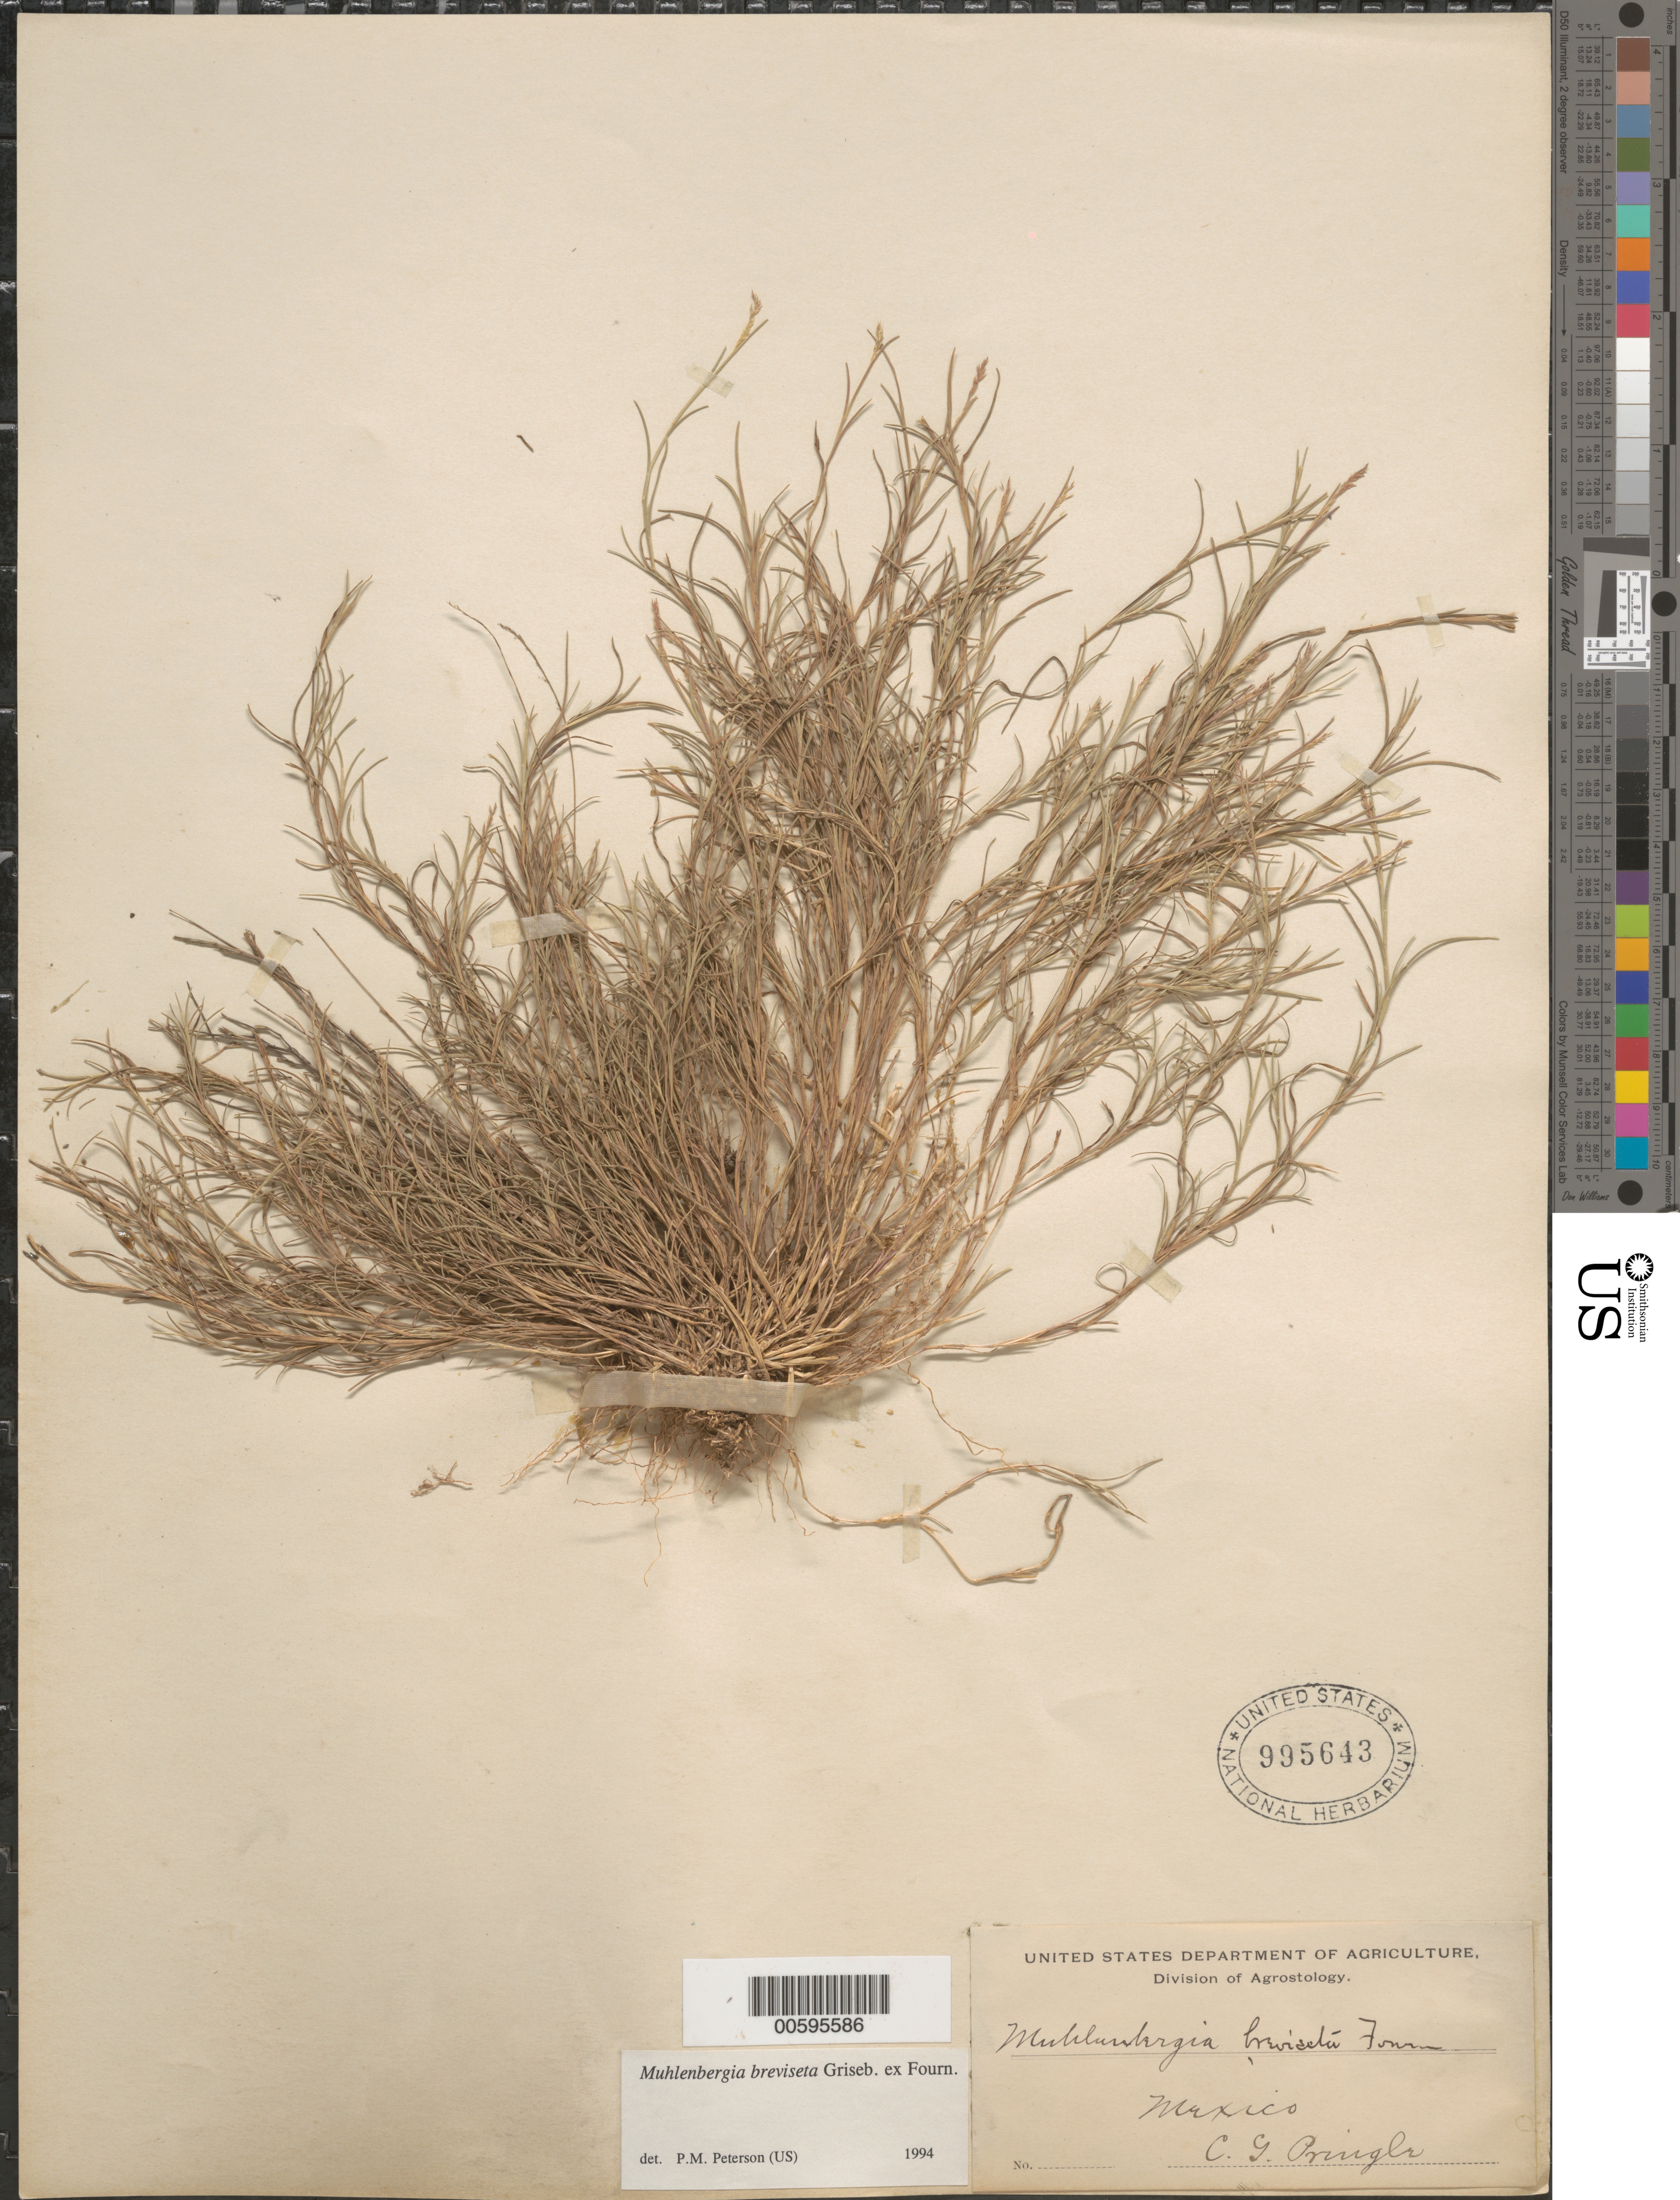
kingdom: Plantae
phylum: Tracheophyta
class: Liliopsida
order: Poales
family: Poaceae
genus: Muhlenbergia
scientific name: Muhlenbergia breviseta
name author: Griseb. ex E. Fourn.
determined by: Peterson, Paul M., (BOT), Smithsonian Institution - National Museum of Natural History (UNITED STATES)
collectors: C. G. Pringle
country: Mexico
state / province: Durango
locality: San Ramon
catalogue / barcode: US 995643